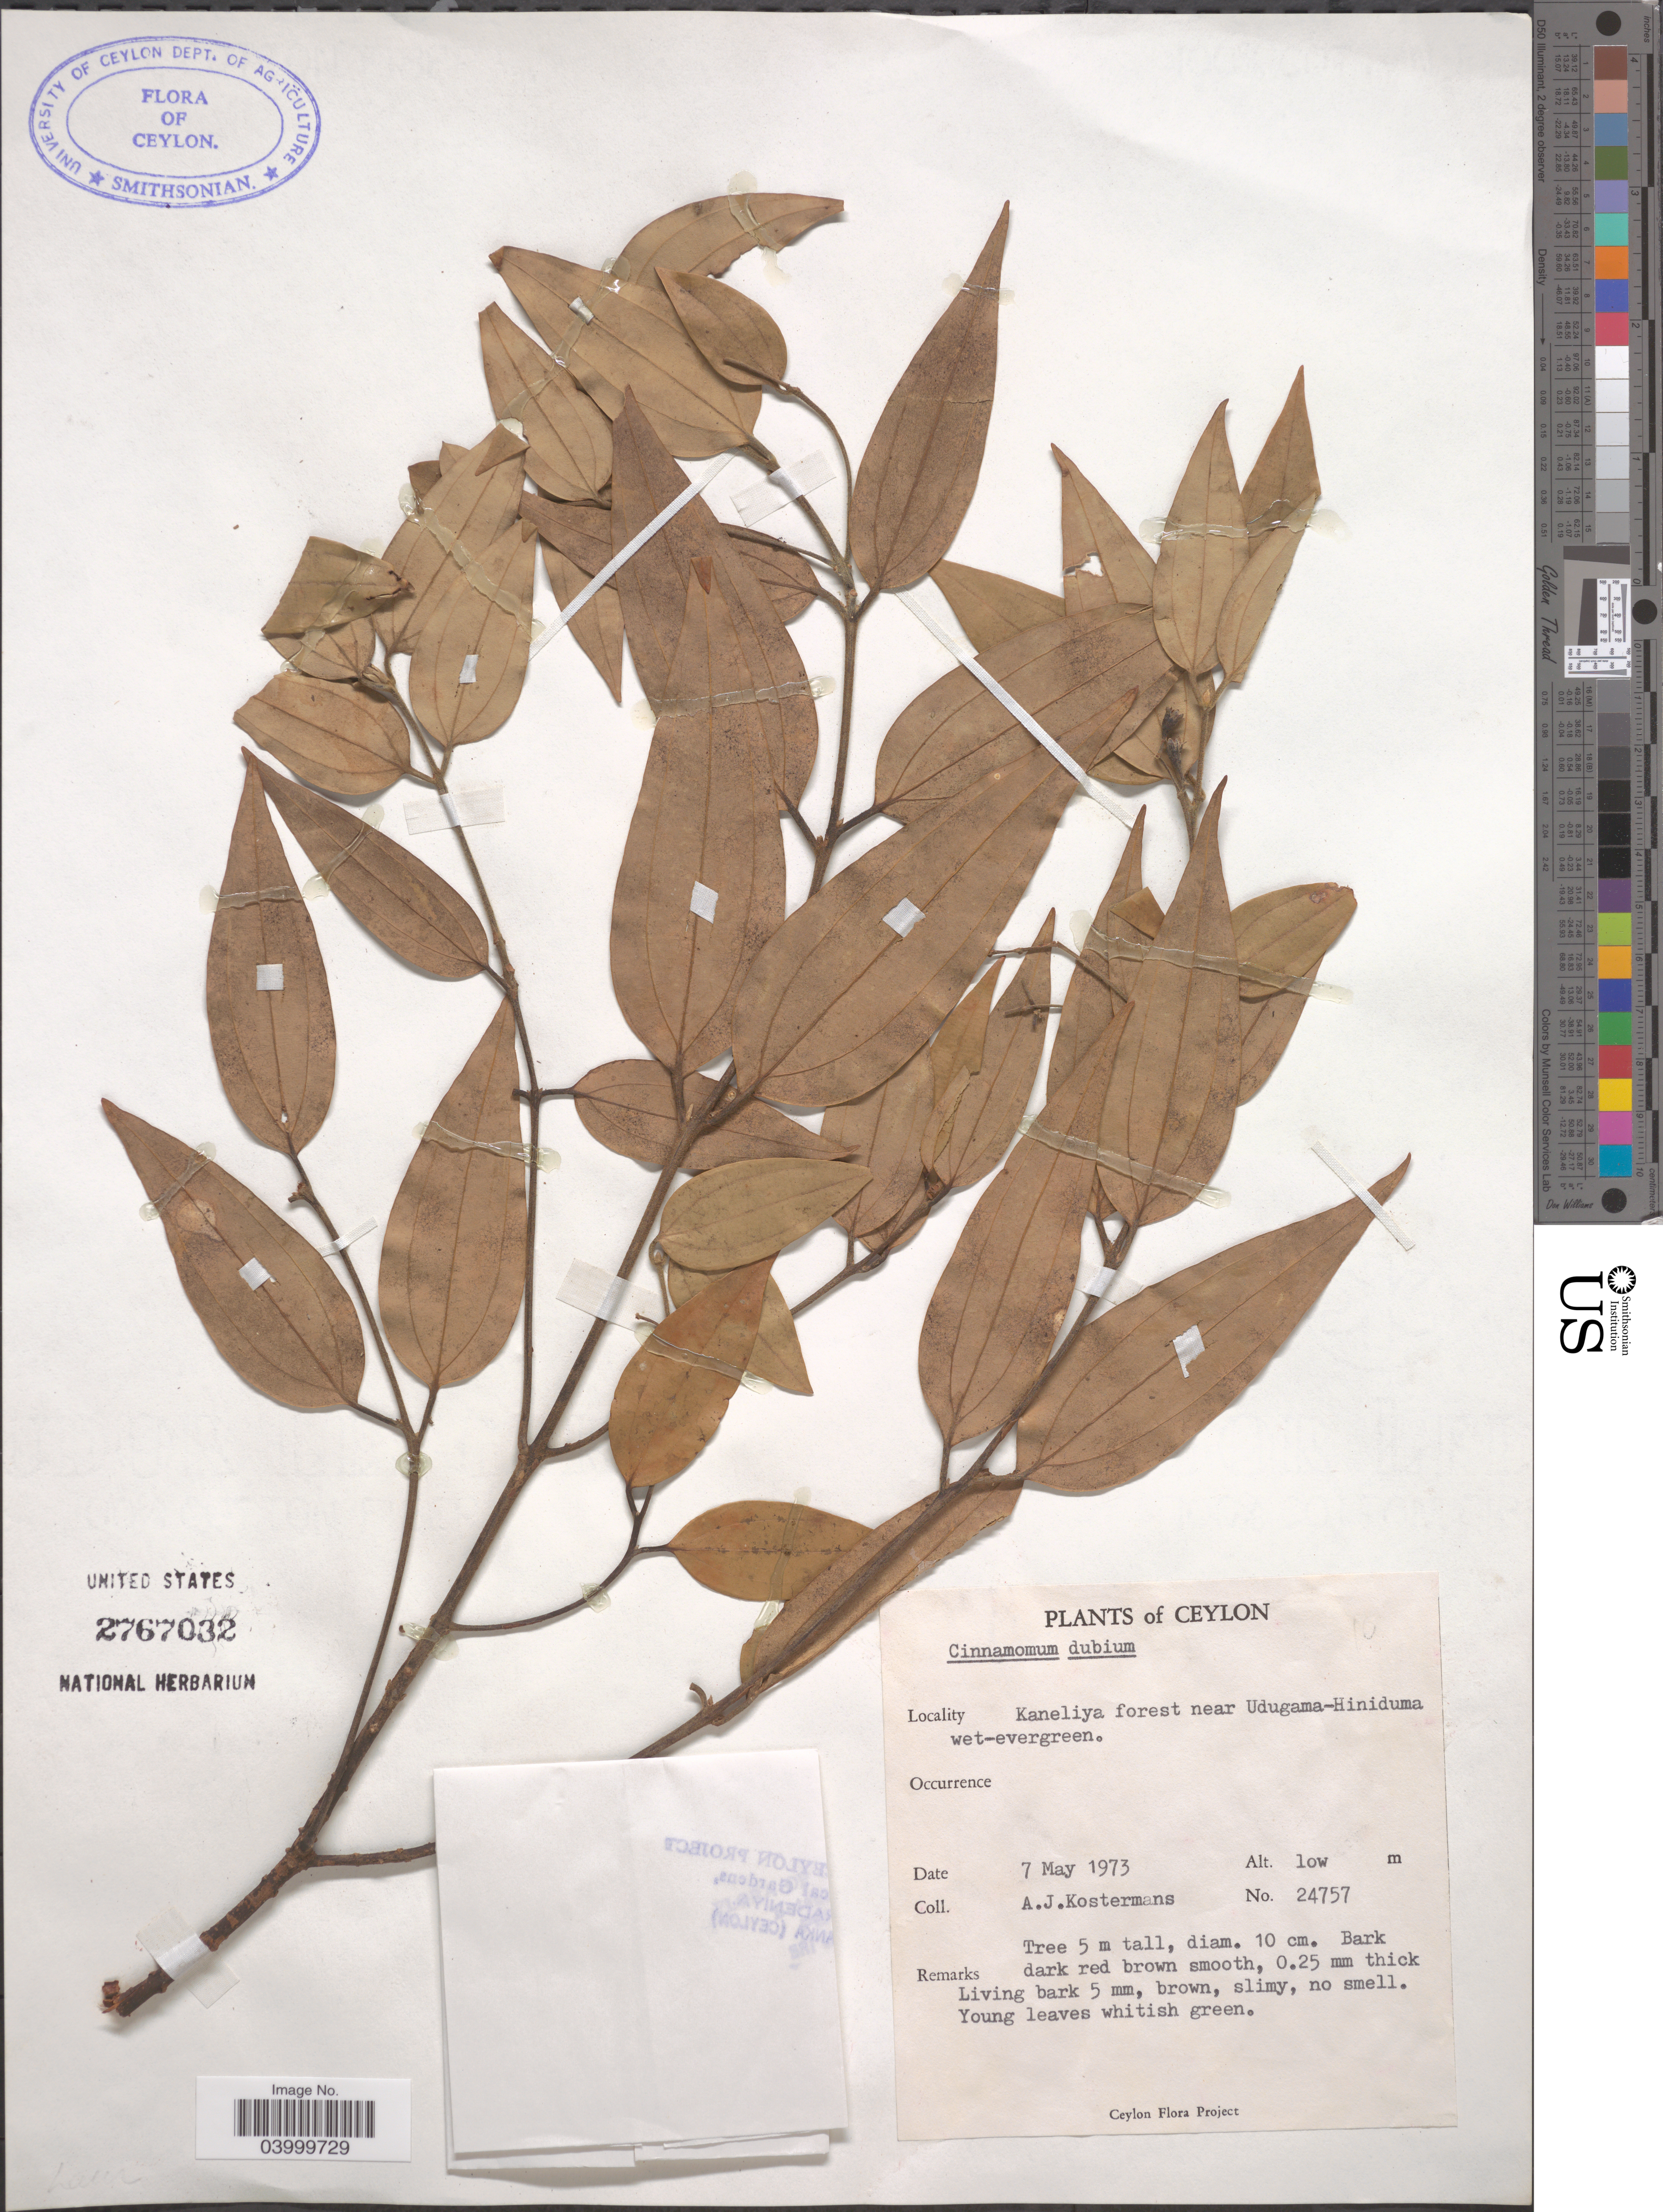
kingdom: Plantae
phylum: Tracheophyta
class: Magnoliopsida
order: Laurales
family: Lauraceae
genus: Cinnamomum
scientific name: Cinnamomum dubium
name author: Nees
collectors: A. J. G. Kostermans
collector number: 24757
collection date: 1973-05-07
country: Sri Lanka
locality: Ceylon. Kaneliya forest near Udugama-Hiniduma wet-evergreen.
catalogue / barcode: US 2767032